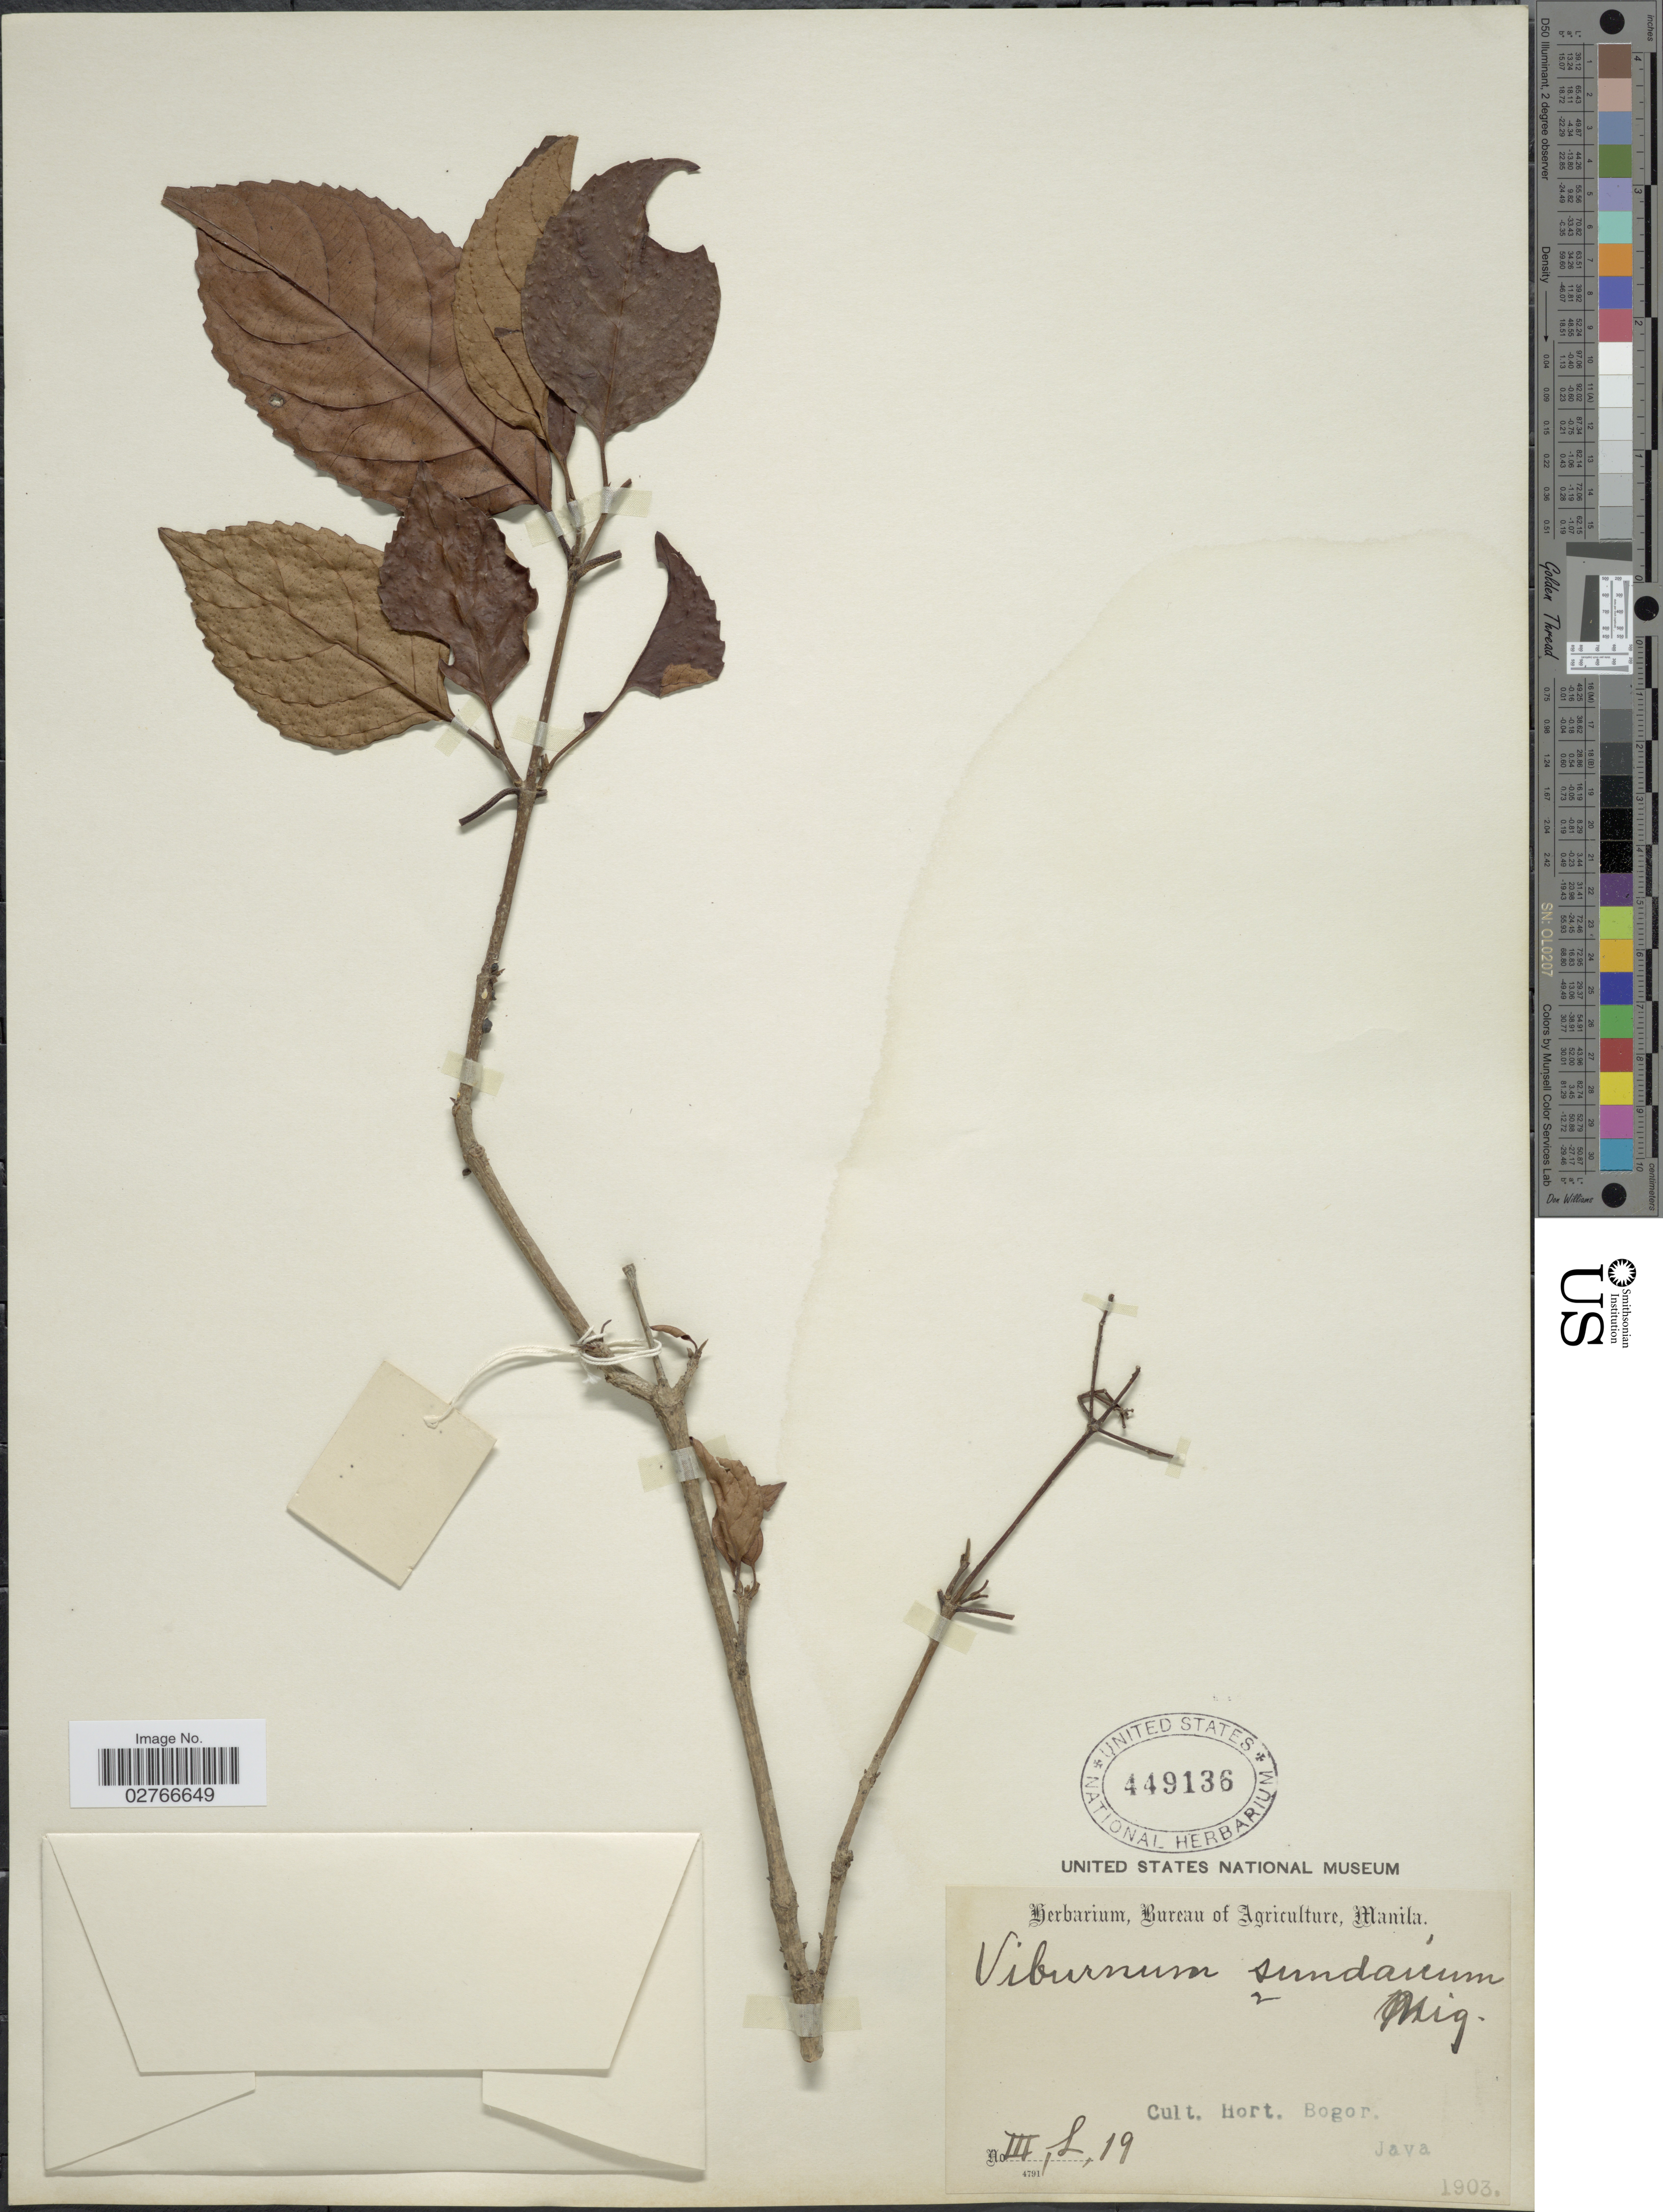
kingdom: Plantae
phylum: Tracheophyta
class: Magnoliopsida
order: Dipsacales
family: Viburnaceae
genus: Viburnum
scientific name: Viburnum lutescens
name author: Blume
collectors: ex Herb. Bur. Agric. Manila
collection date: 1903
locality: Cult. Hort. Bogor. III, L, 19.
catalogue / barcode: US 449136